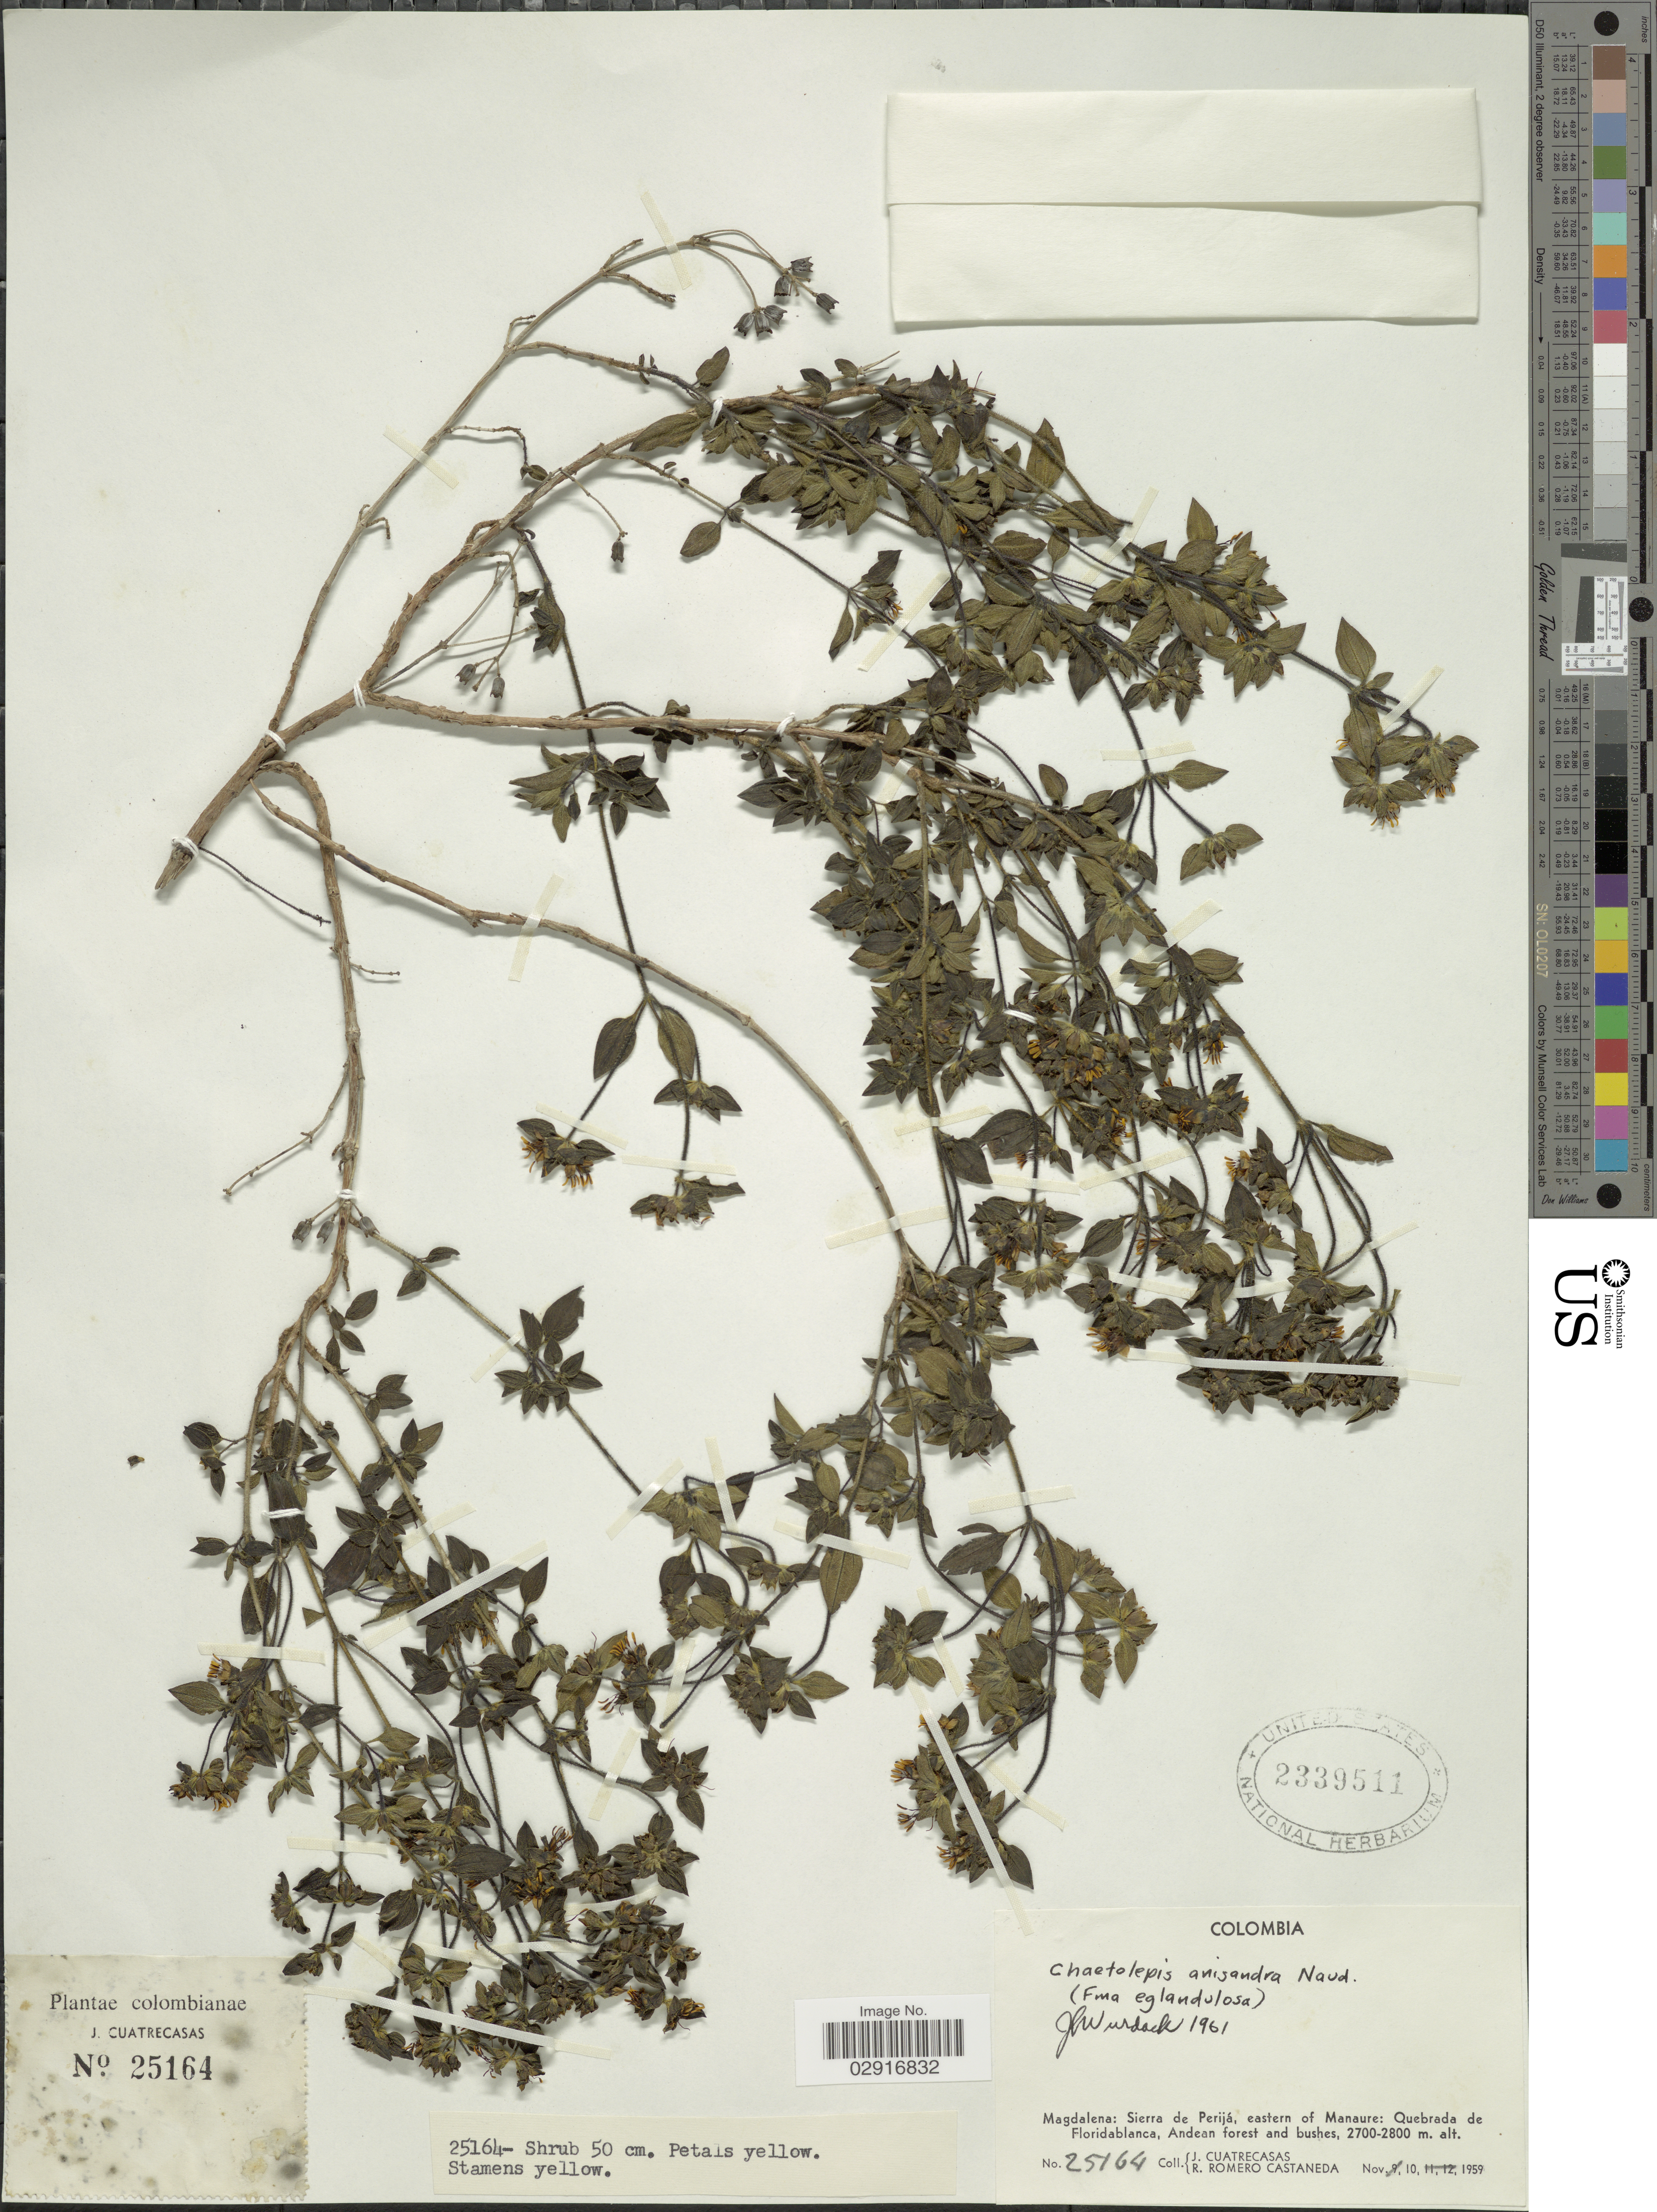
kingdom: Plantae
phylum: Tracheophyta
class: Magnoliopsida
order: Myrtales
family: Melastomataceae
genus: Chaetolepis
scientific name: Chaetolepis anisandra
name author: Naudin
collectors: J. Cuatrecasas & R. Romero Castañeda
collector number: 25164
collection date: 1959-11-10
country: Colombia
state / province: Magdalena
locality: Sierra de Perijá, eastern of Manaure: Quebrada de Floridablanca.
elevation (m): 2700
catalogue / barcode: US 2339511